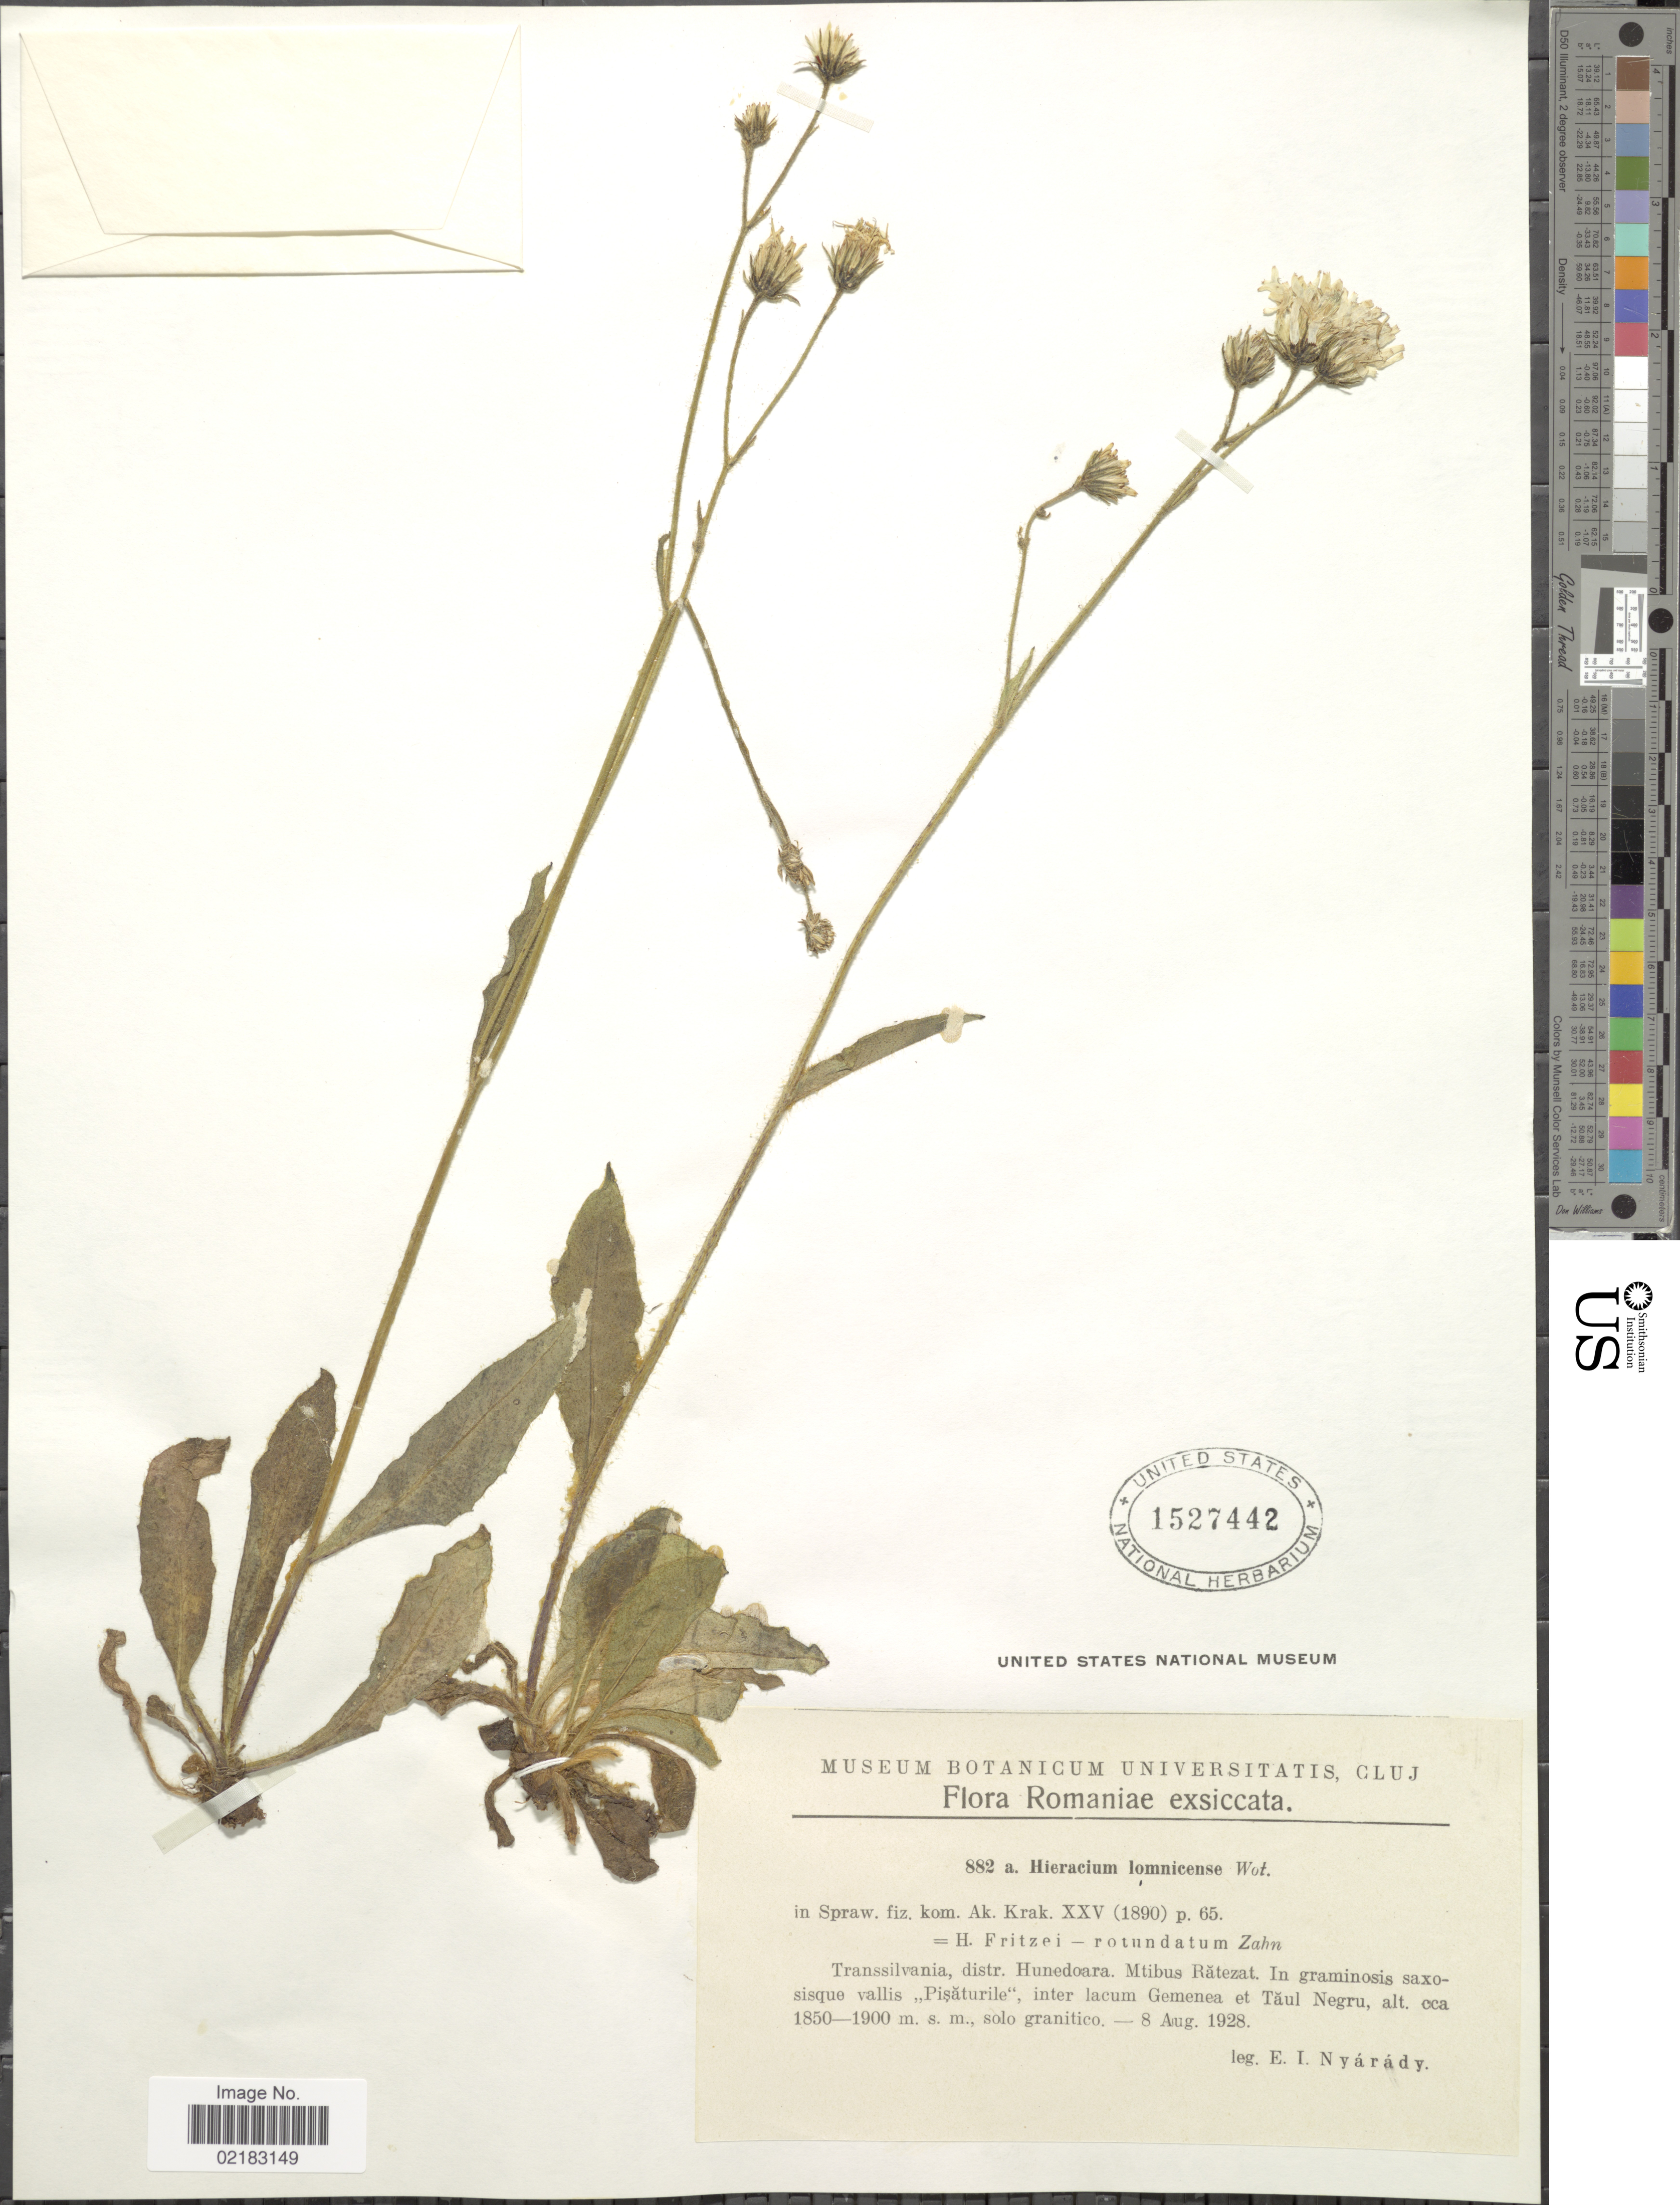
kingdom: Plantae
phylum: Tracheophyta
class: Magnoliopsida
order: Asterales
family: Asteraceae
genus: Hieracium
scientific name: Hieracium lomnicense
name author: Wol.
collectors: E. Nyárády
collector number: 882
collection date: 1928-08-08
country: Romania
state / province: Hunedoara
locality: In graminosis saxosisque vallis"Pisaturile"inter lacum Romaniae,Transsilvania, Mtibus Ratezat. Gemenea et Taul Negru,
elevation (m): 1850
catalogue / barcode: US 1527442